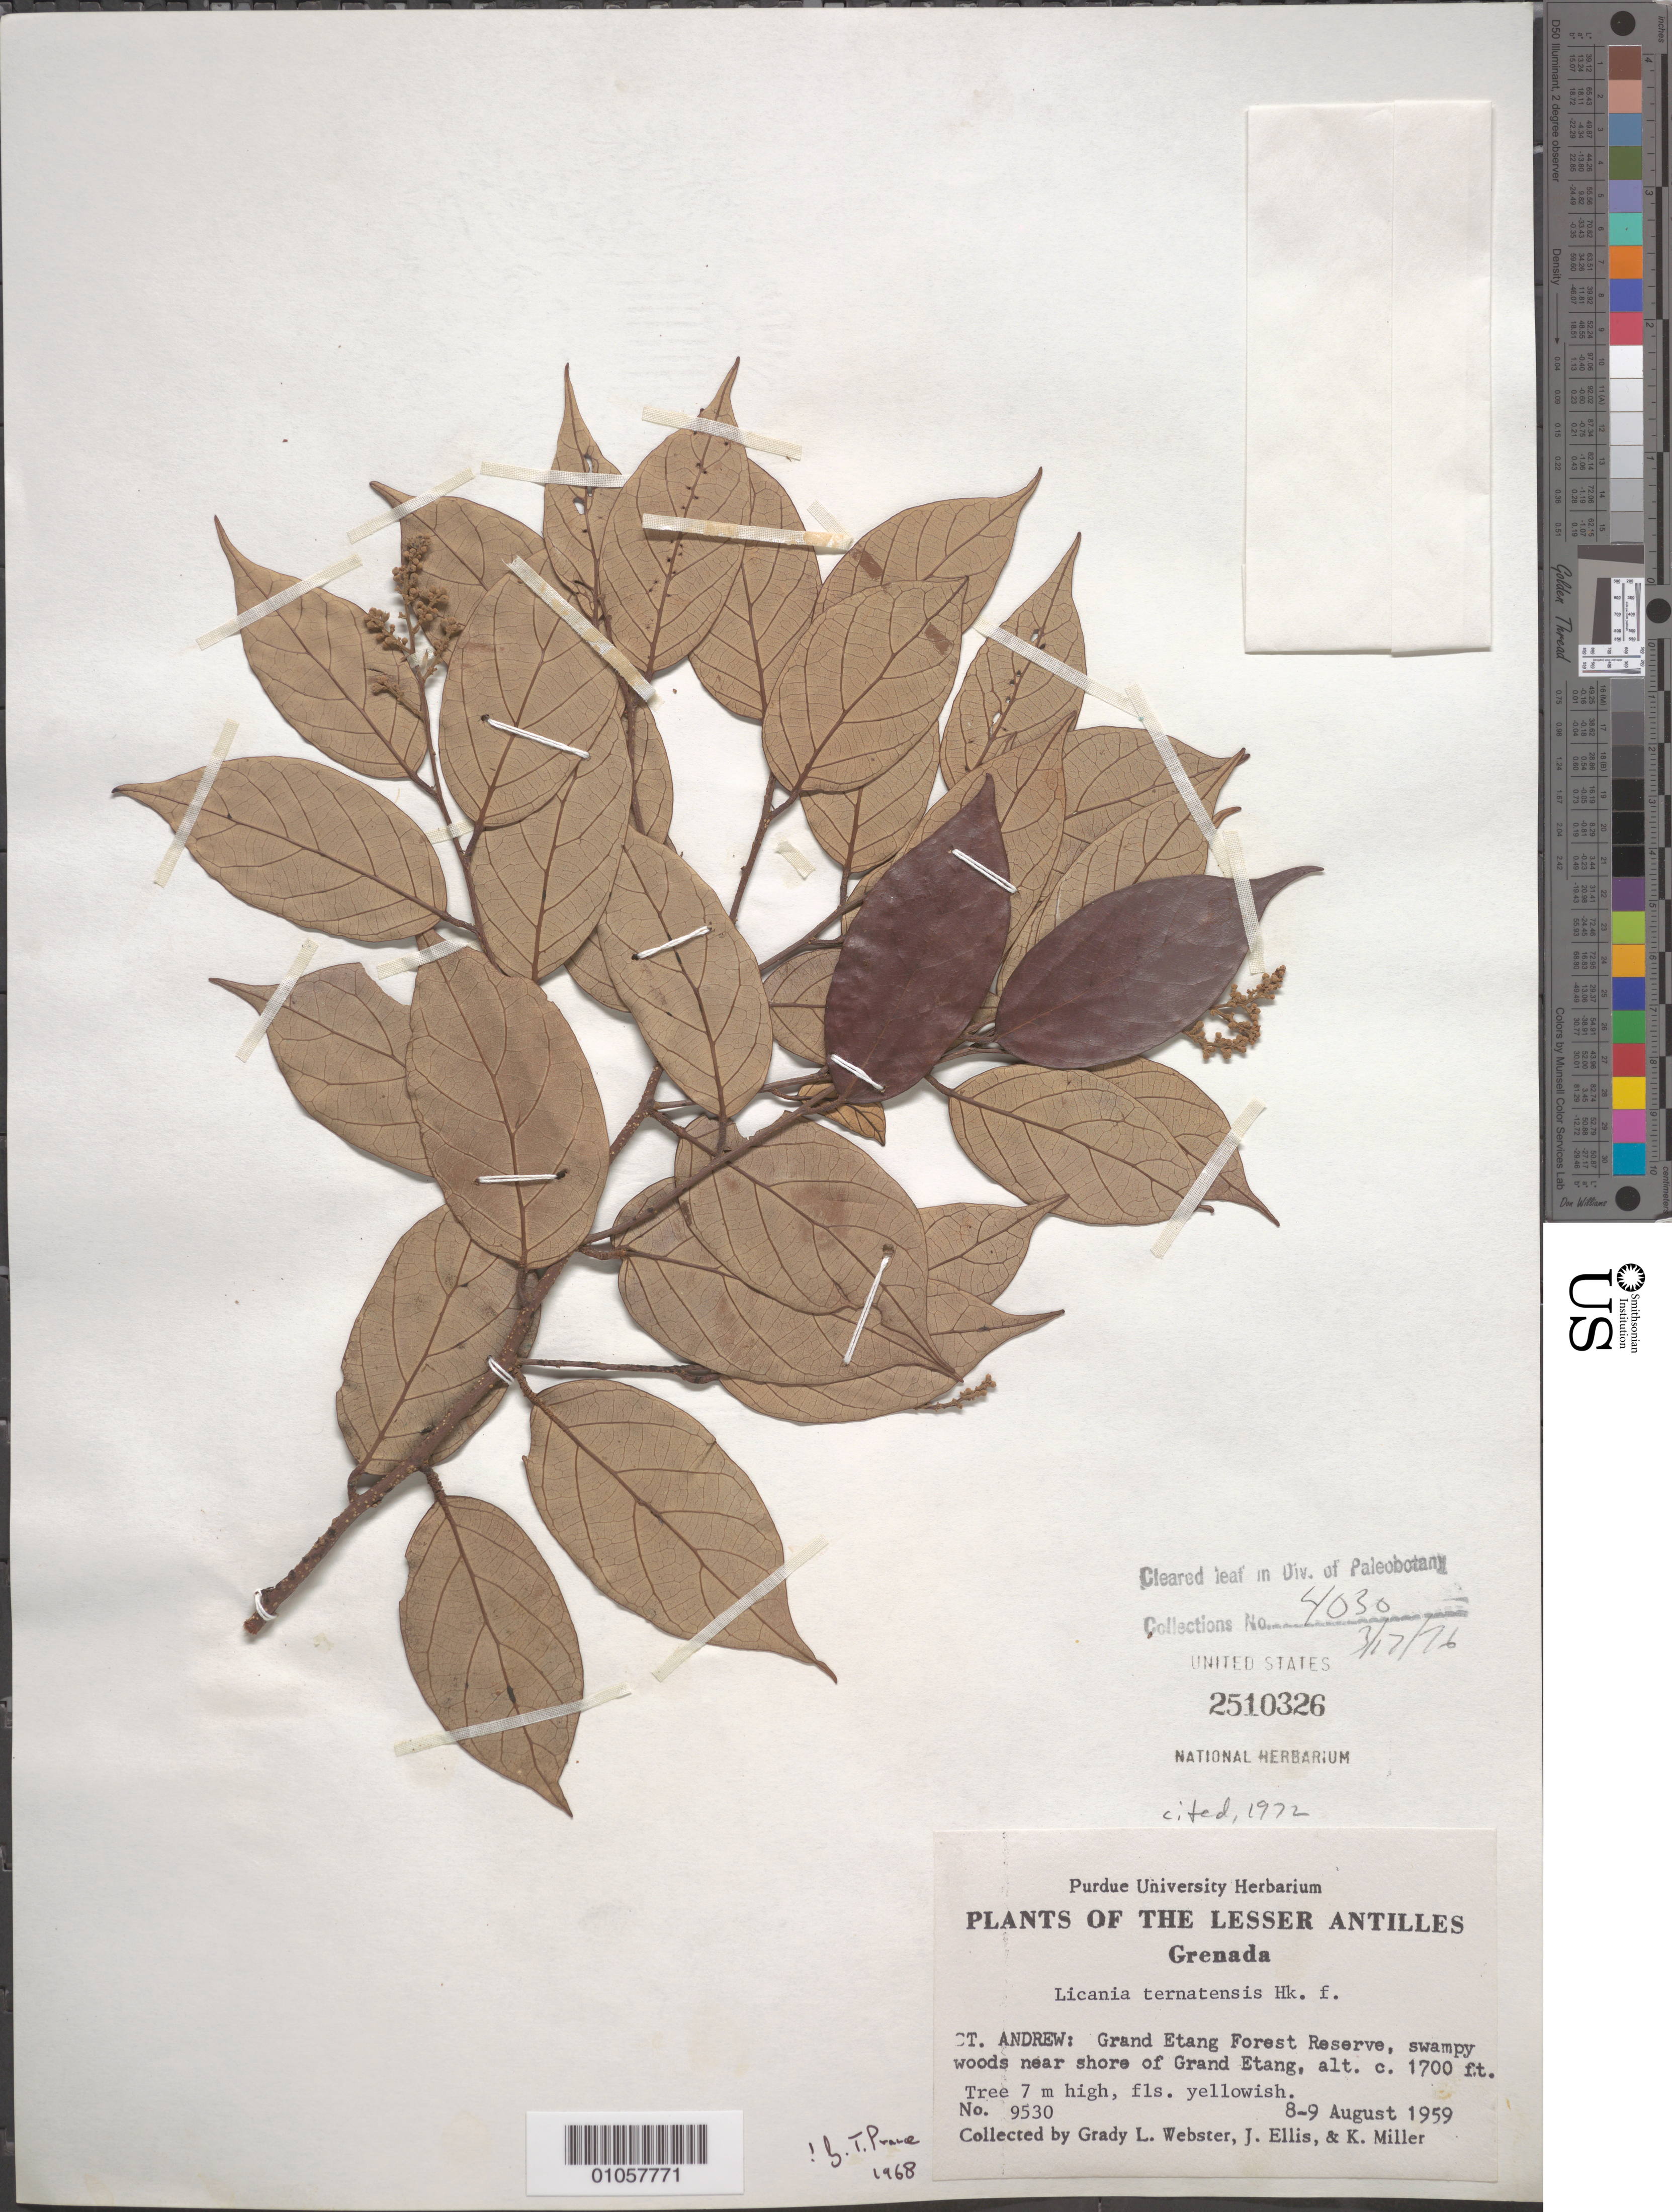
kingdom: Plantae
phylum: Tracheophyta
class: Magnoliopsida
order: Malpighiales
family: Chrysobalanaceae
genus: Licania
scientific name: Licania ternatensis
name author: Hook. f. ex Duss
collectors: G. L. Webster, J. R. Ellis & K. Miller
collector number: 9530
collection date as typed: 08 Aug 1959 to 09 Aug 1959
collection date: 1959-08-08/1959-08-09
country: Grenada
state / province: Saint Andrew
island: Grenada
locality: Grand Etang Forest Reserve, near shore of Grand Etang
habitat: Swampy woods near shore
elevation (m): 518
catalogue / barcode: US 2510326